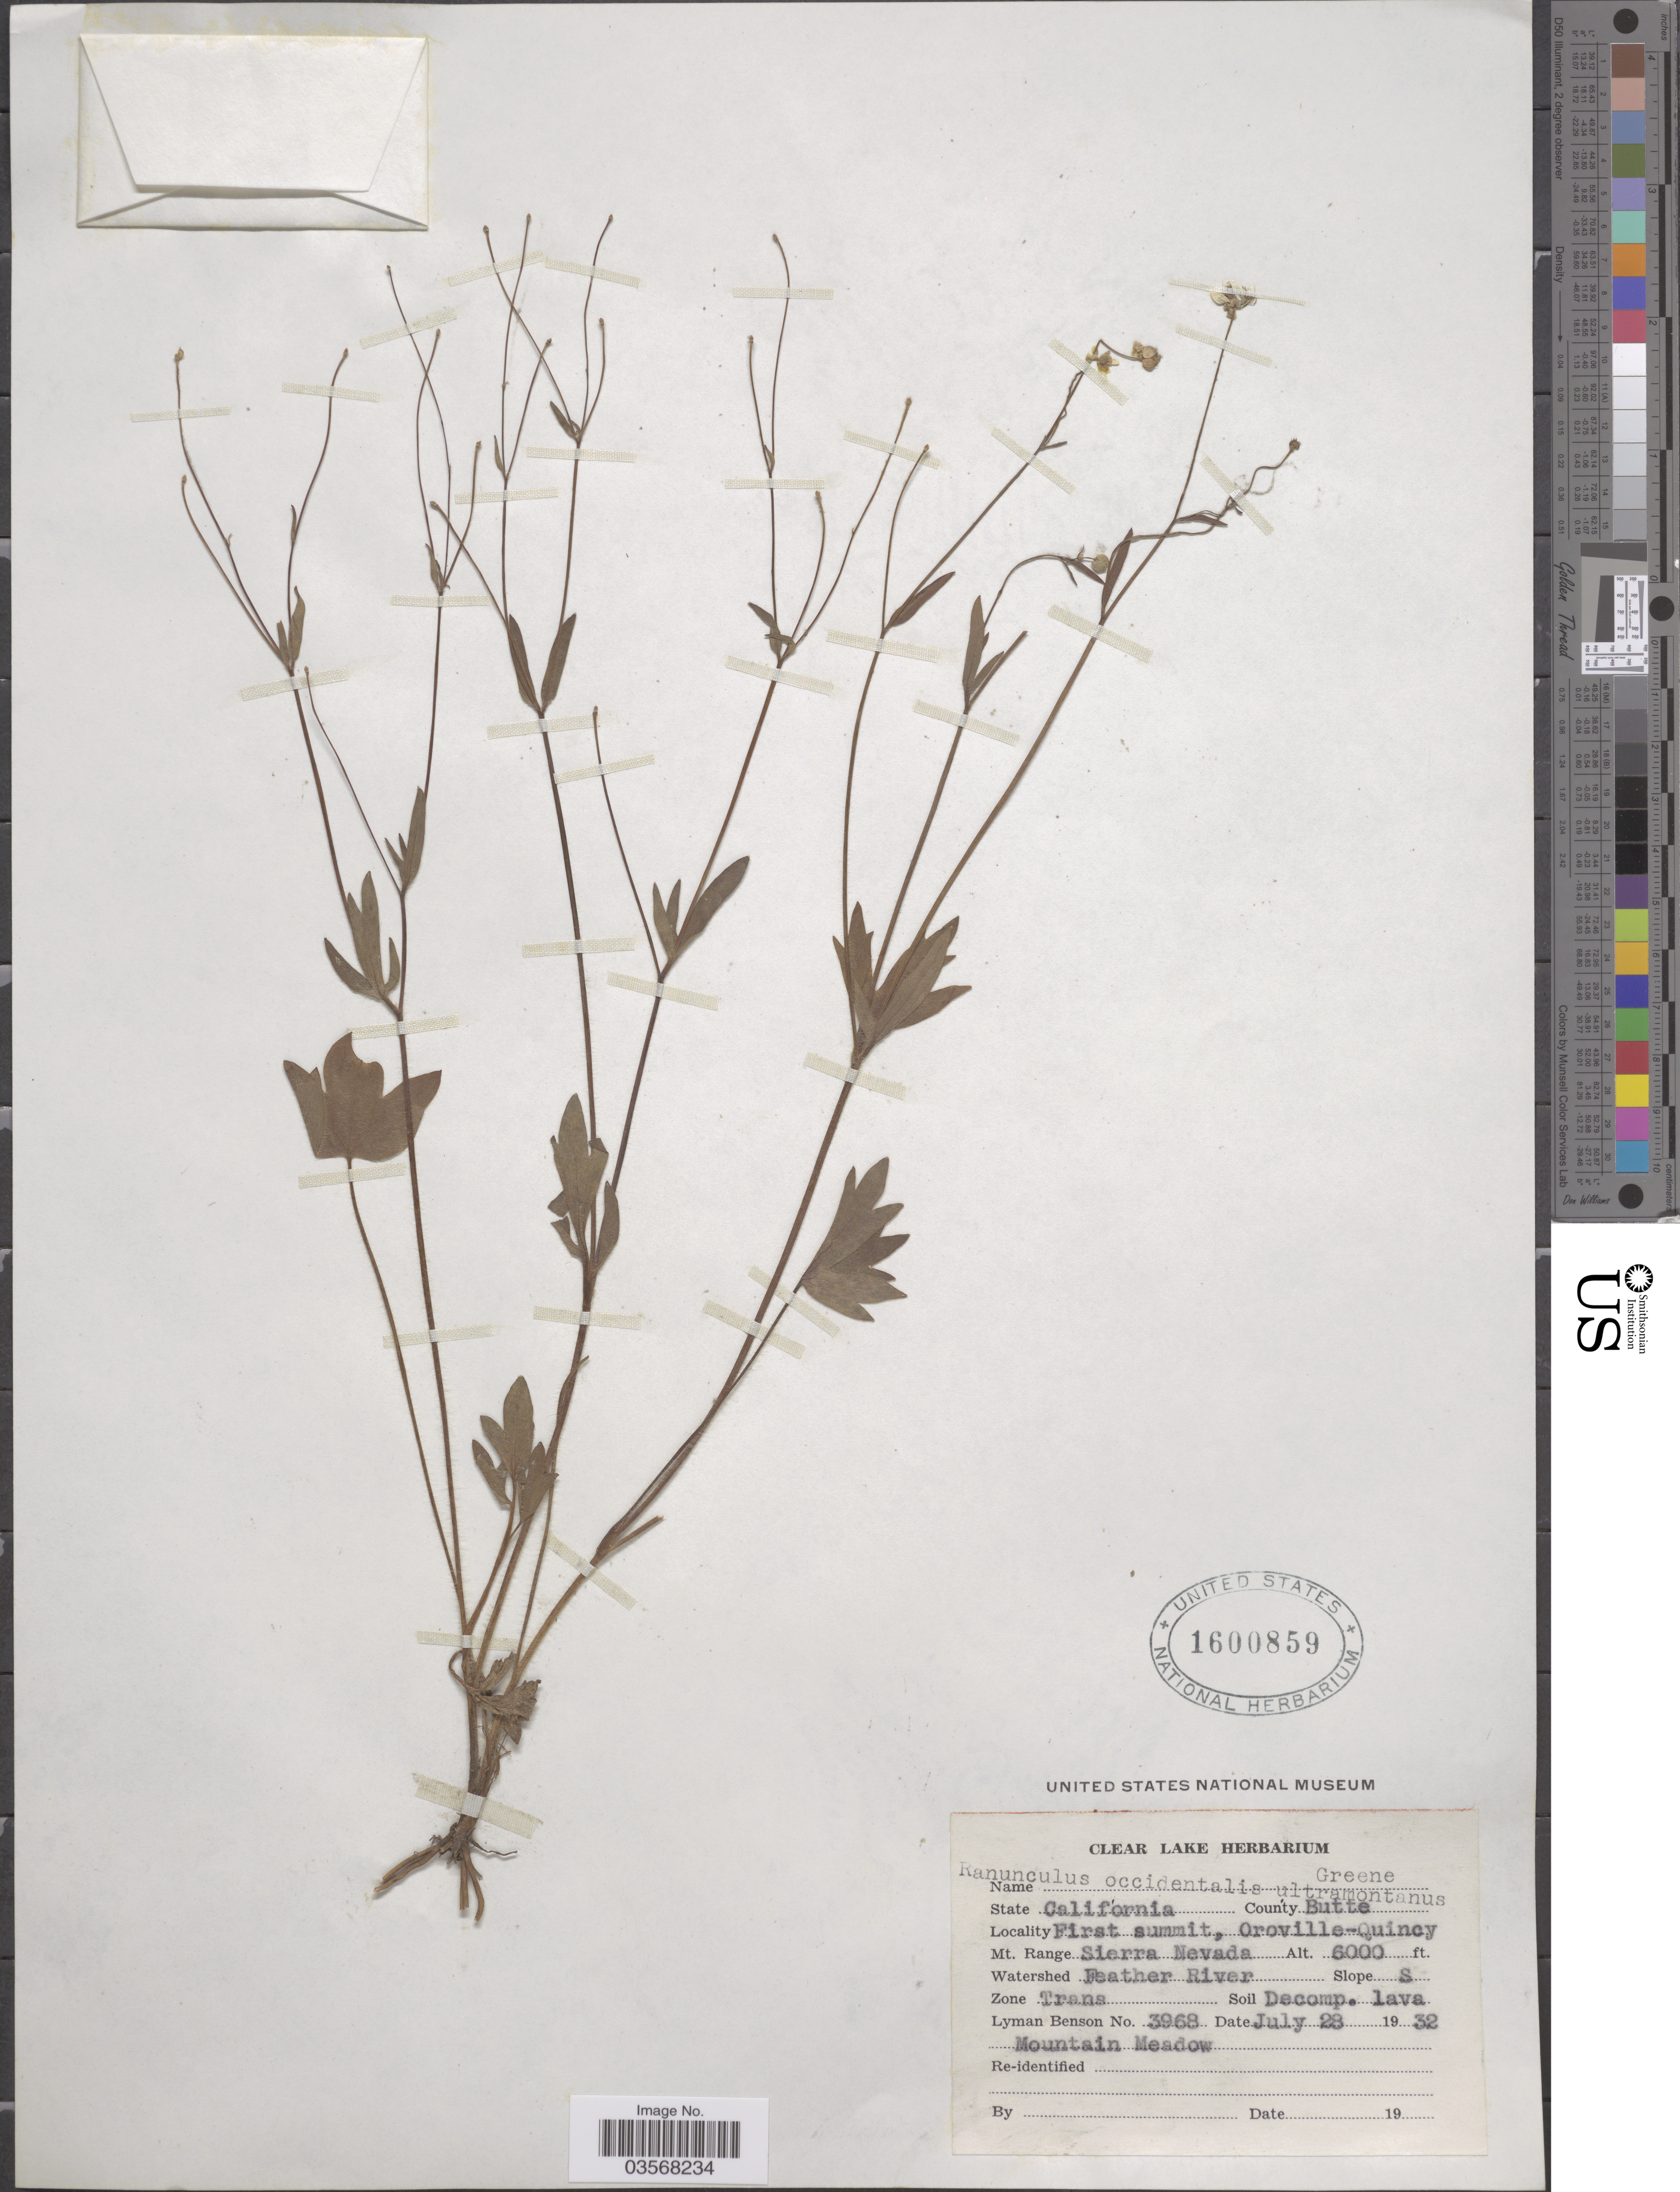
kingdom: Plantae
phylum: Tracheophyta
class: Magnoliopsida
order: Ranunculales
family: Ranunculaceae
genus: Ranunculus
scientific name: Ranunculus occidentalis var. ultramontanus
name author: Nutt.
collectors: L. D. Benson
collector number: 3968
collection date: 1932-07-28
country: United States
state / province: California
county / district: Butte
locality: County Butte. First summit, Oroville-Quincy. Mt. Range Sierra Nevada. Watershed Feather River. Slope S. Zone Trans.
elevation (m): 1829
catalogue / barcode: US 1600859